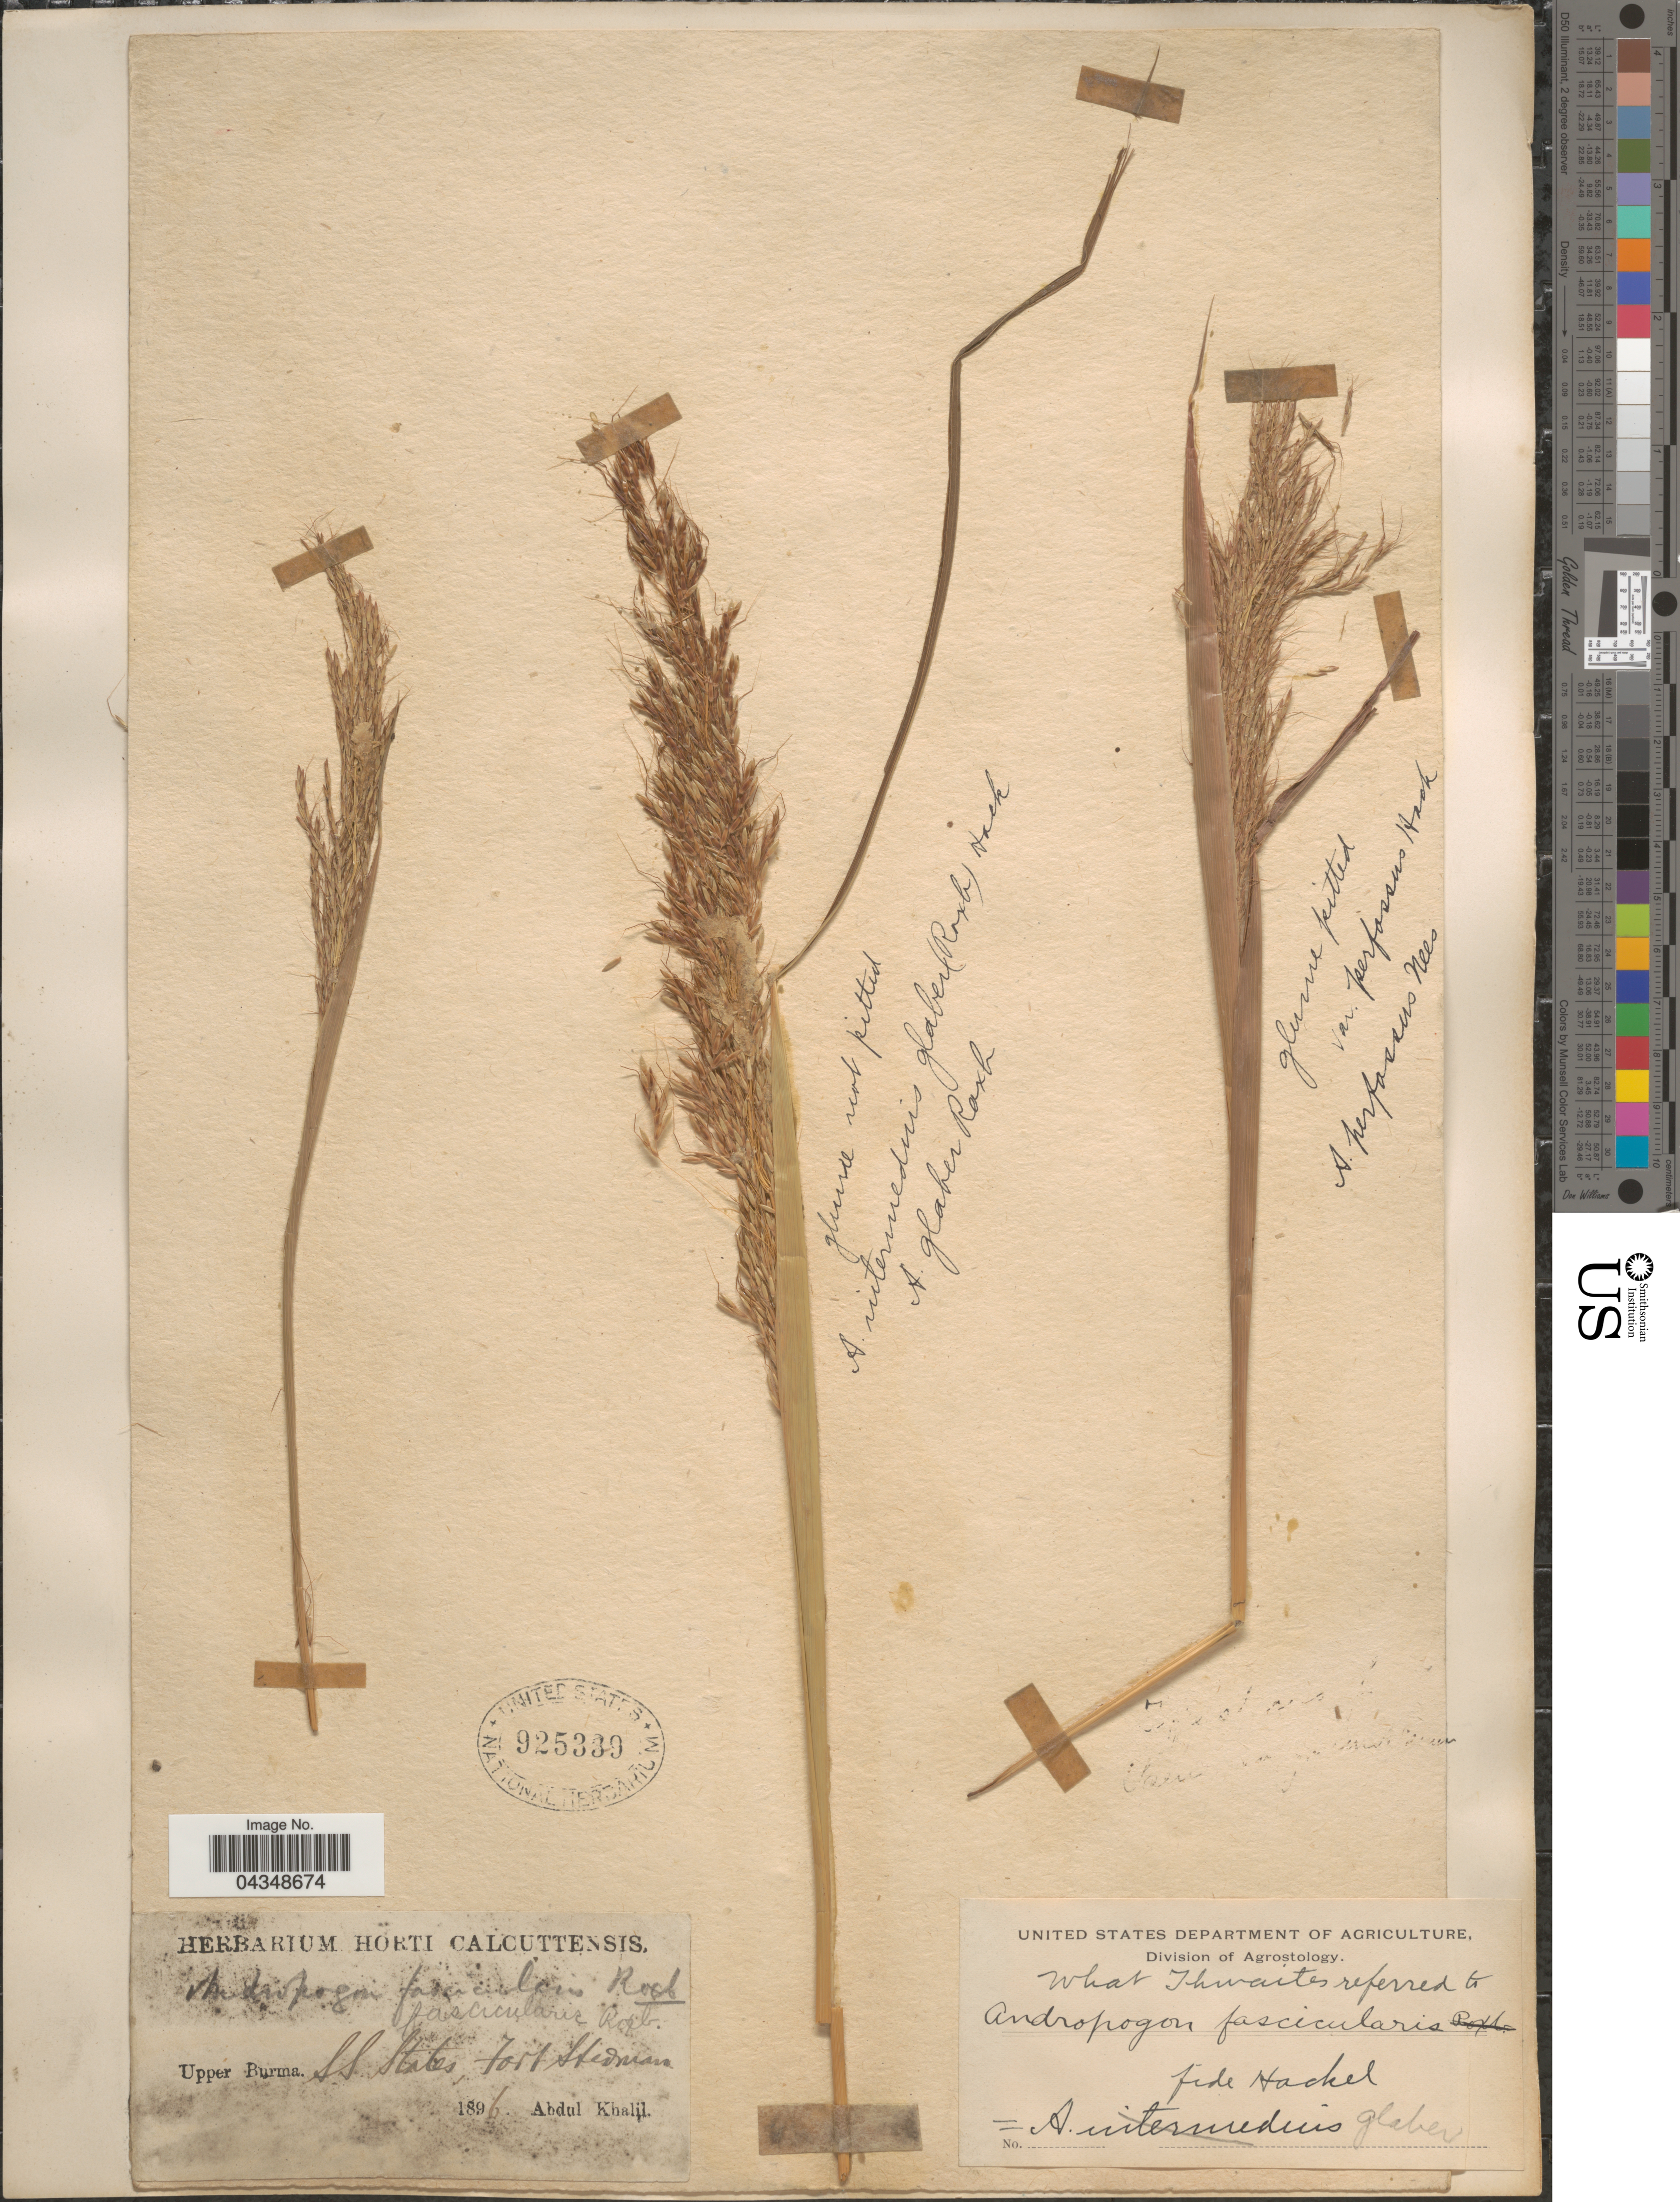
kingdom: Plantae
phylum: Tracheophyta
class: Liliopsida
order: Poales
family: Poaceae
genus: Bothriochloa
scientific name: Bothriochloa bladhii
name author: (Retz.) S.T. Blake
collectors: A. Khalil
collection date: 1896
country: Myanmar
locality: Upper Burma. S.S. States, Fort Stedman.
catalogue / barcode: US 925339